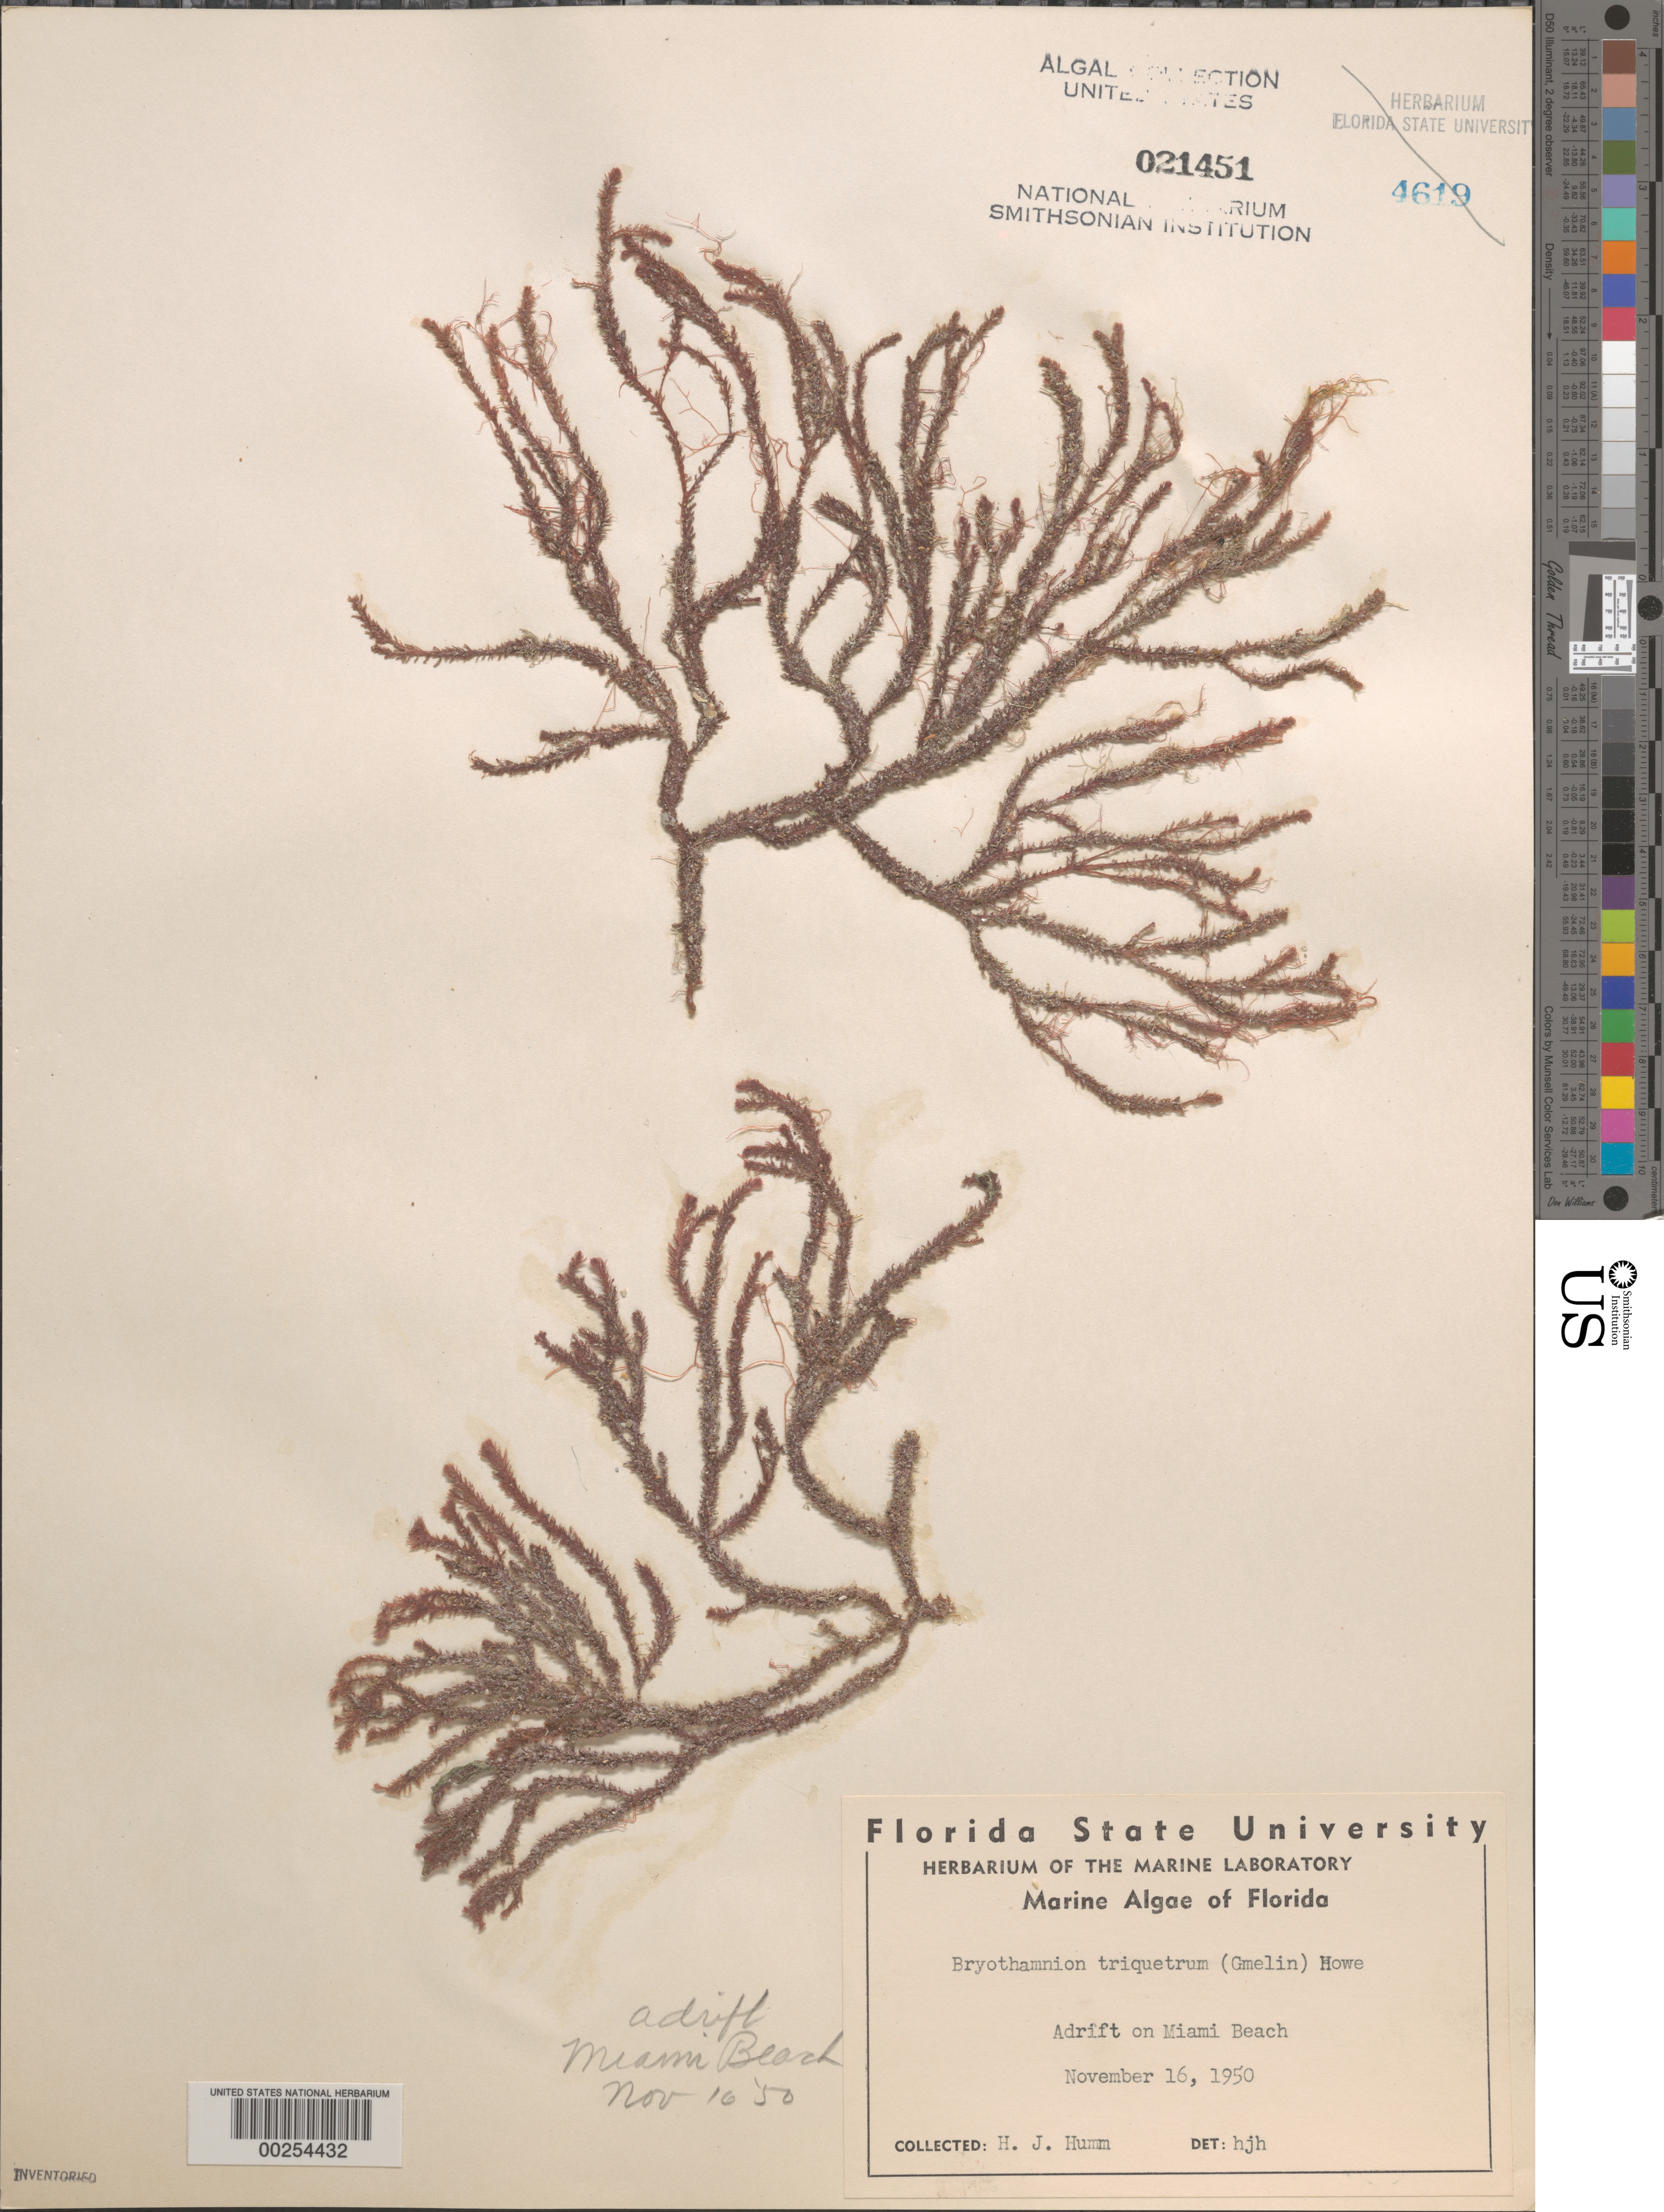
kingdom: Plantae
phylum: Rhodophyta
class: Florideophyceae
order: Ceramiales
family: Rhodomelaceae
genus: Alsidium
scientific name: Alsidium triquetrum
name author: (S.G. Gmel.) Trevis.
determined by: Algae name updating Project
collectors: H. J. Humm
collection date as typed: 16 Nov 1960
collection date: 1960-11-16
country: United States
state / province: Florida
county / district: Miami-Dade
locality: Miami Beach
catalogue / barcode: US 21451